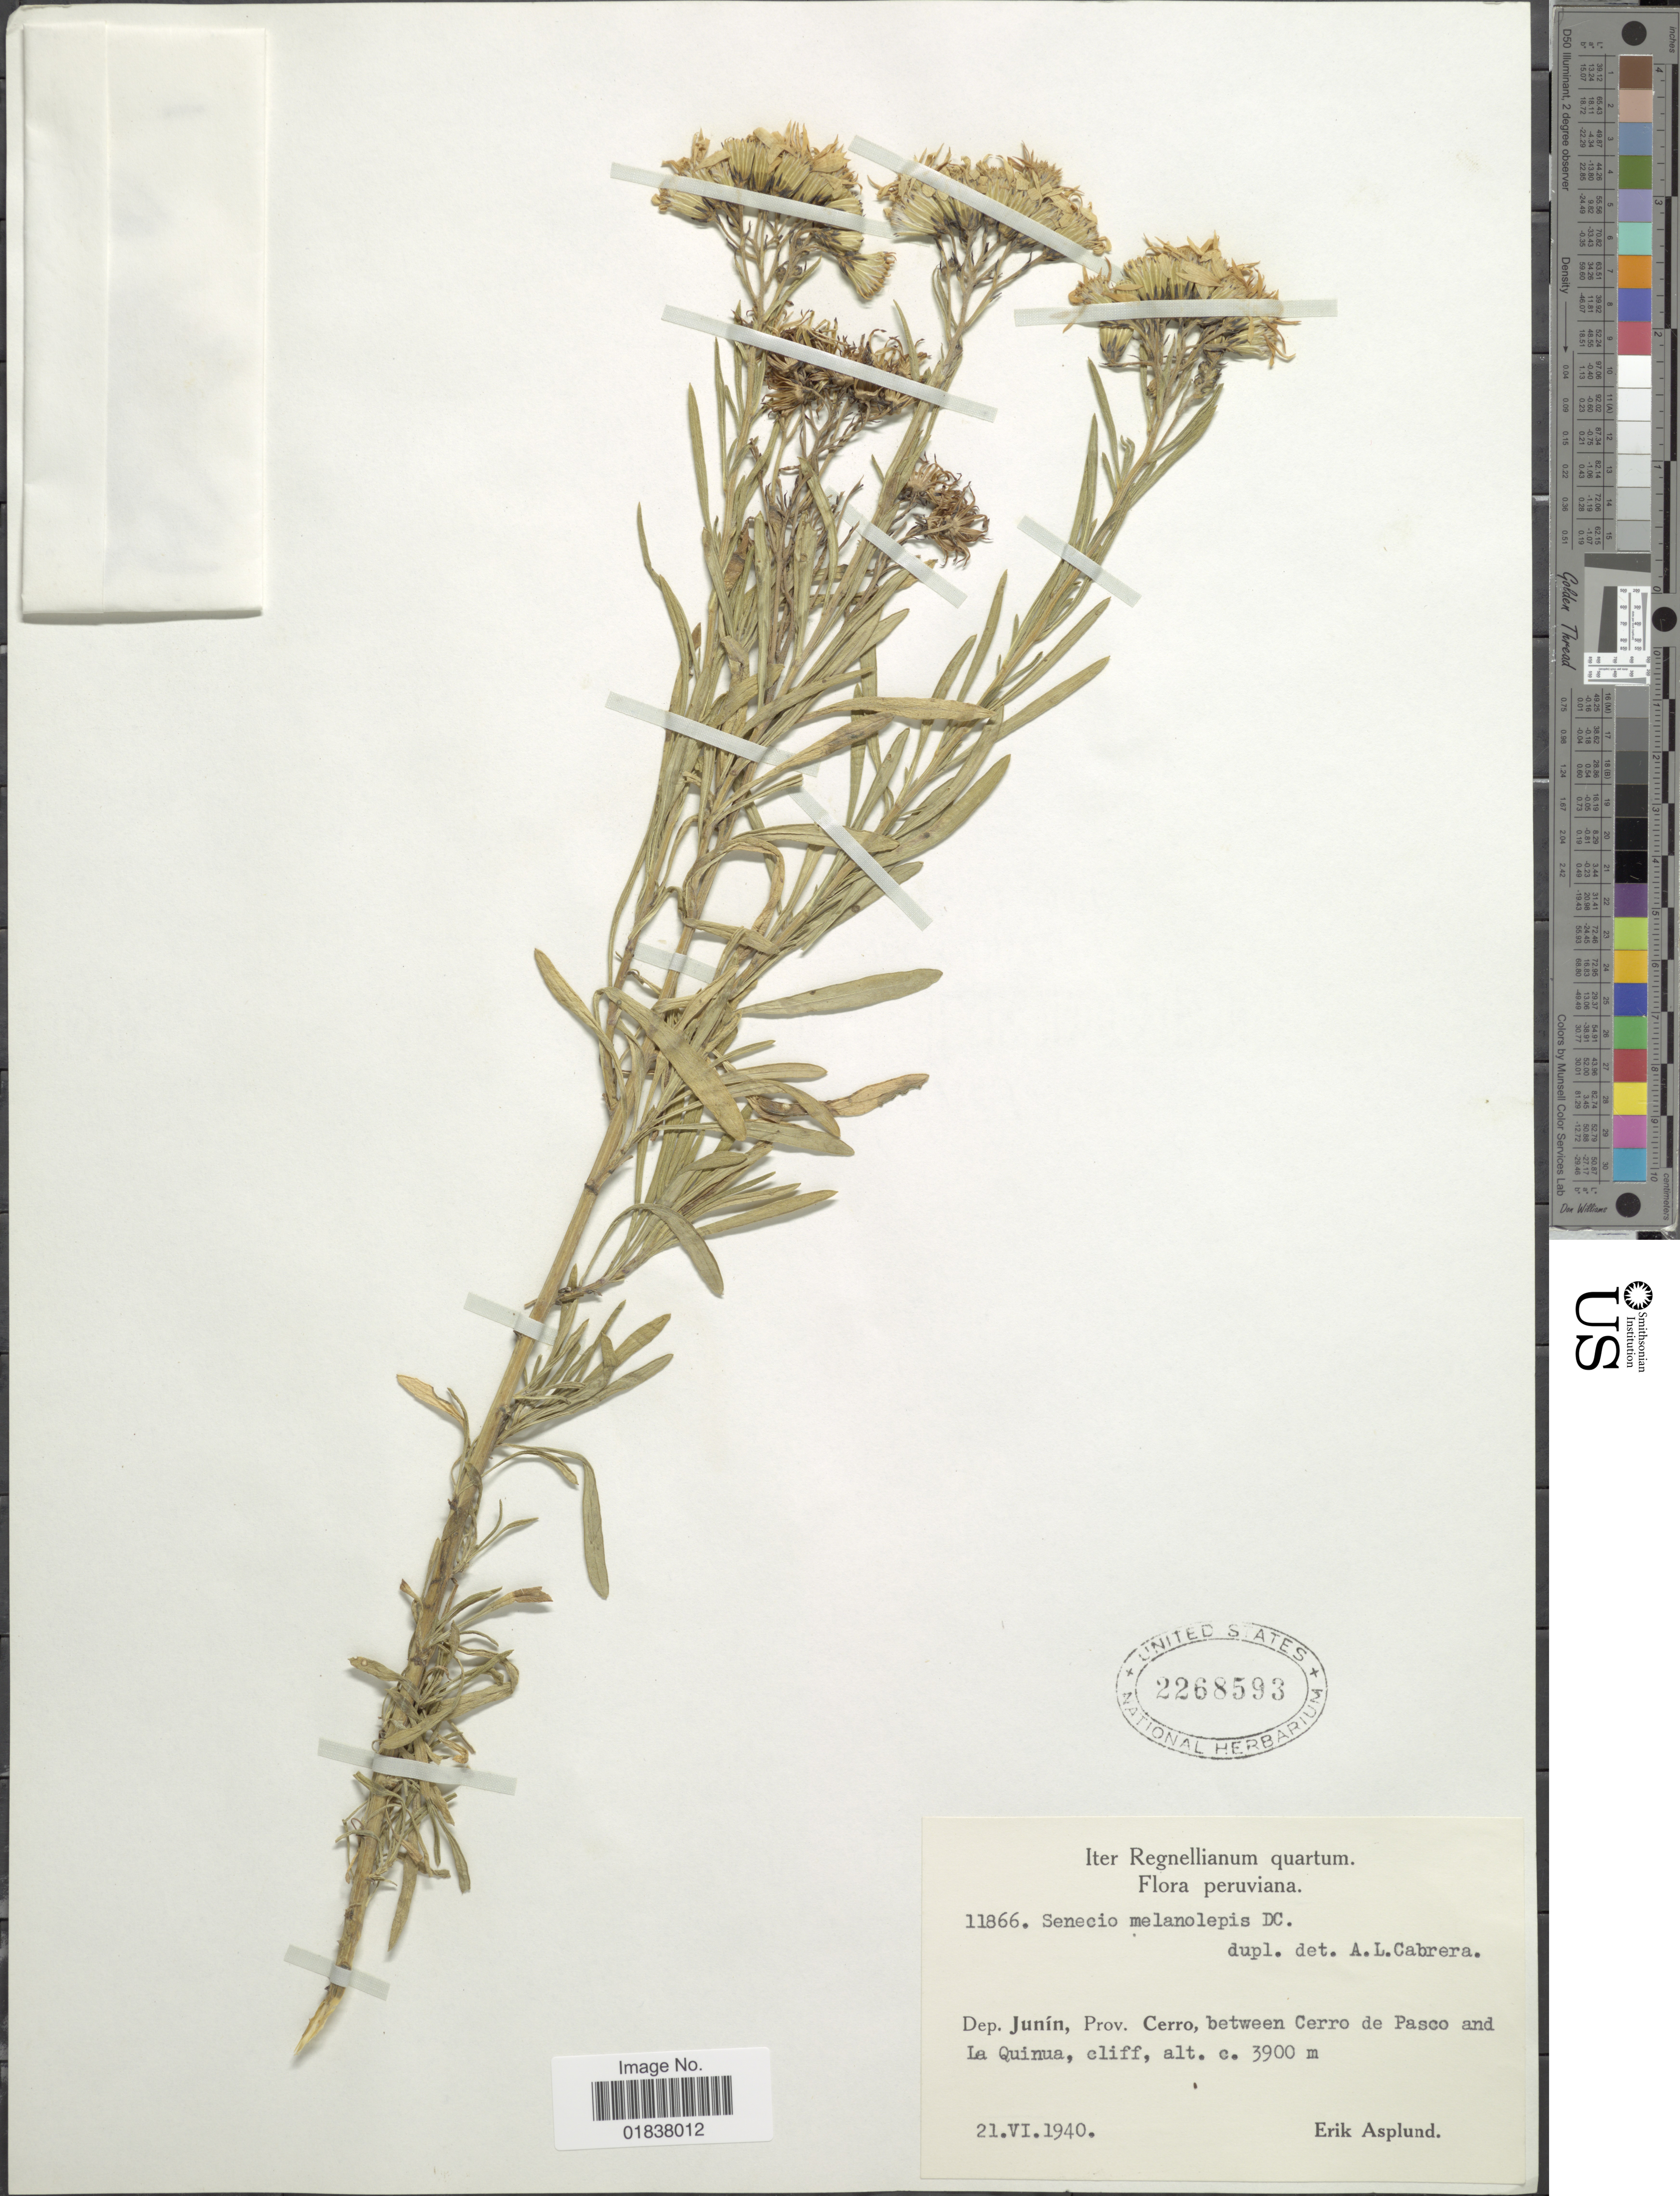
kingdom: Plantae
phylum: Tracheophyta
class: Magnoliopsida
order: Asterales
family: Asteraceae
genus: Senecio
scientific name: Senecio melanolepis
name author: DC.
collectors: E. Asplund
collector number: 11866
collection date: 1940-04-21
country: Peru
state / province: Junín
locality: Prov. Cerro, between Cerro de Pasco and La Quinua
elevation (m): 3900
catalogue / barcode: US 2268593